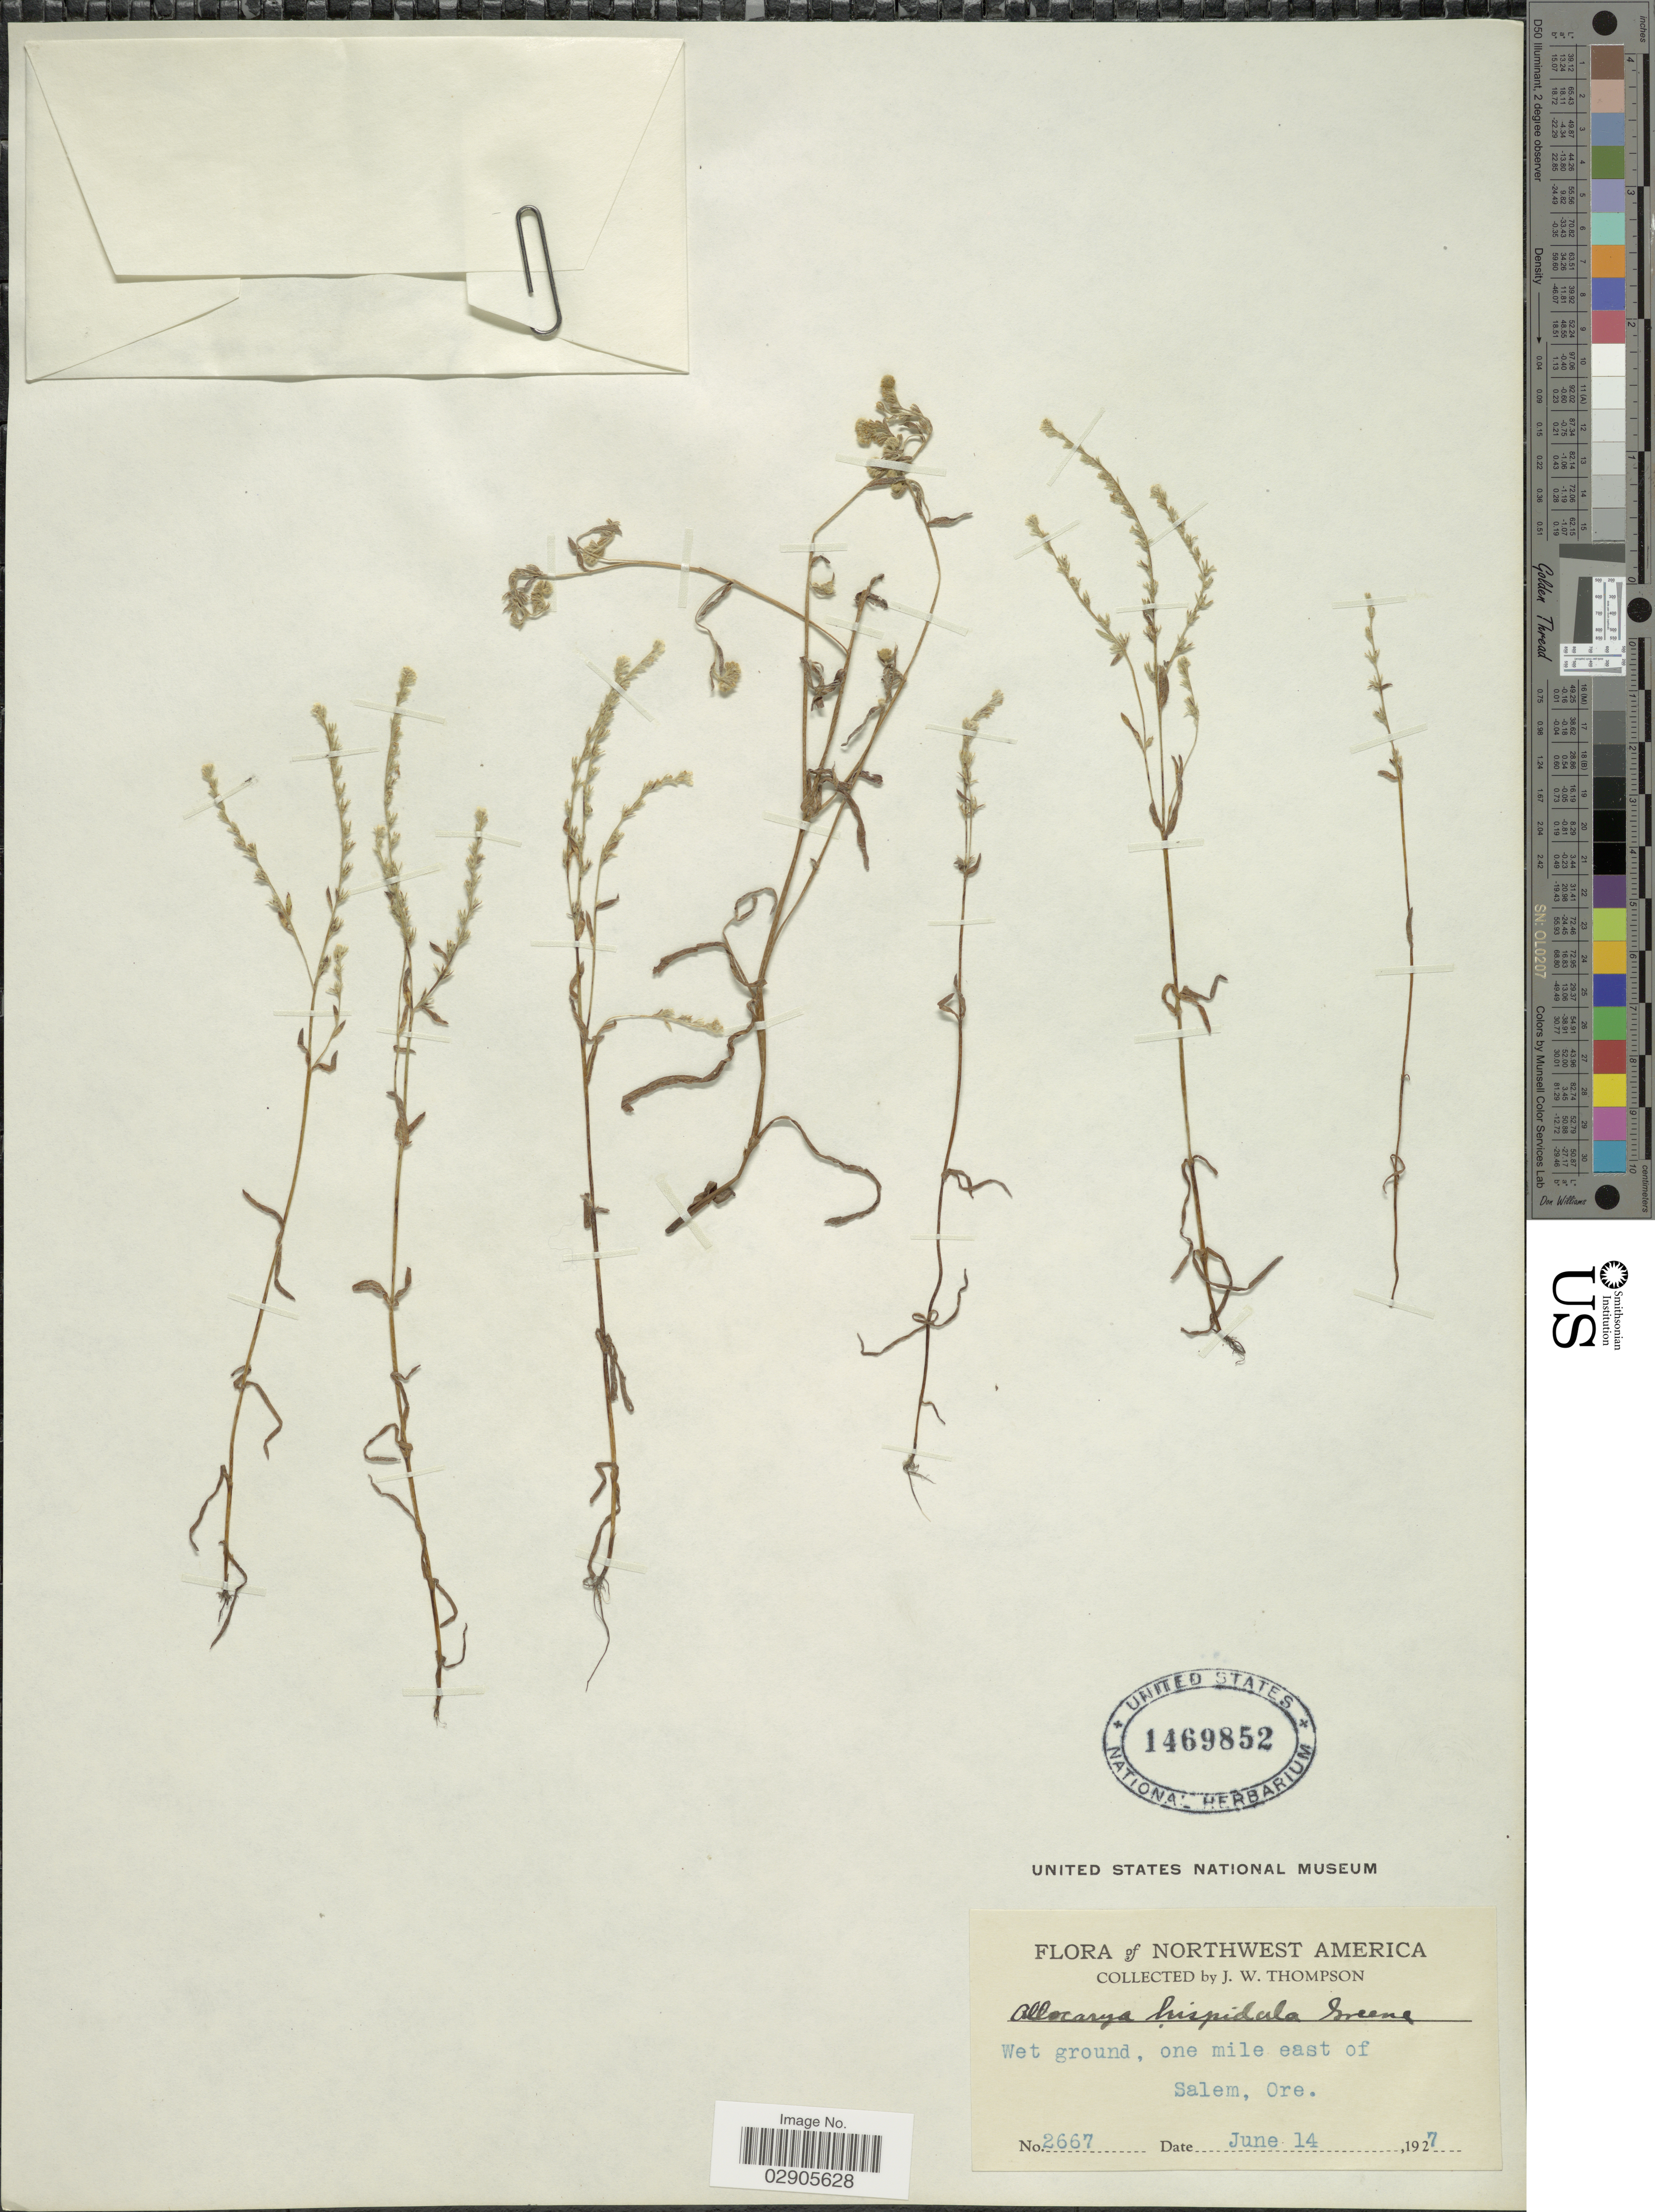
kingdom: Plantae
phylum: Tracheophyta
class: Magnoliopsida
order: Boraginales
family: Boraginaceae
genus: Plagiobothrys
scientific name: Plagiobothrys hispidulus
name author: (Greene) I.M. Johnst.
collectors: J. Thompson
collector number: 2667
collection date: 1927-06-14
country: United States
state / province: Oregon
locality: Northwest America. Wet ground, one mile east of Salem.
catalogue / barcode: US 1469852